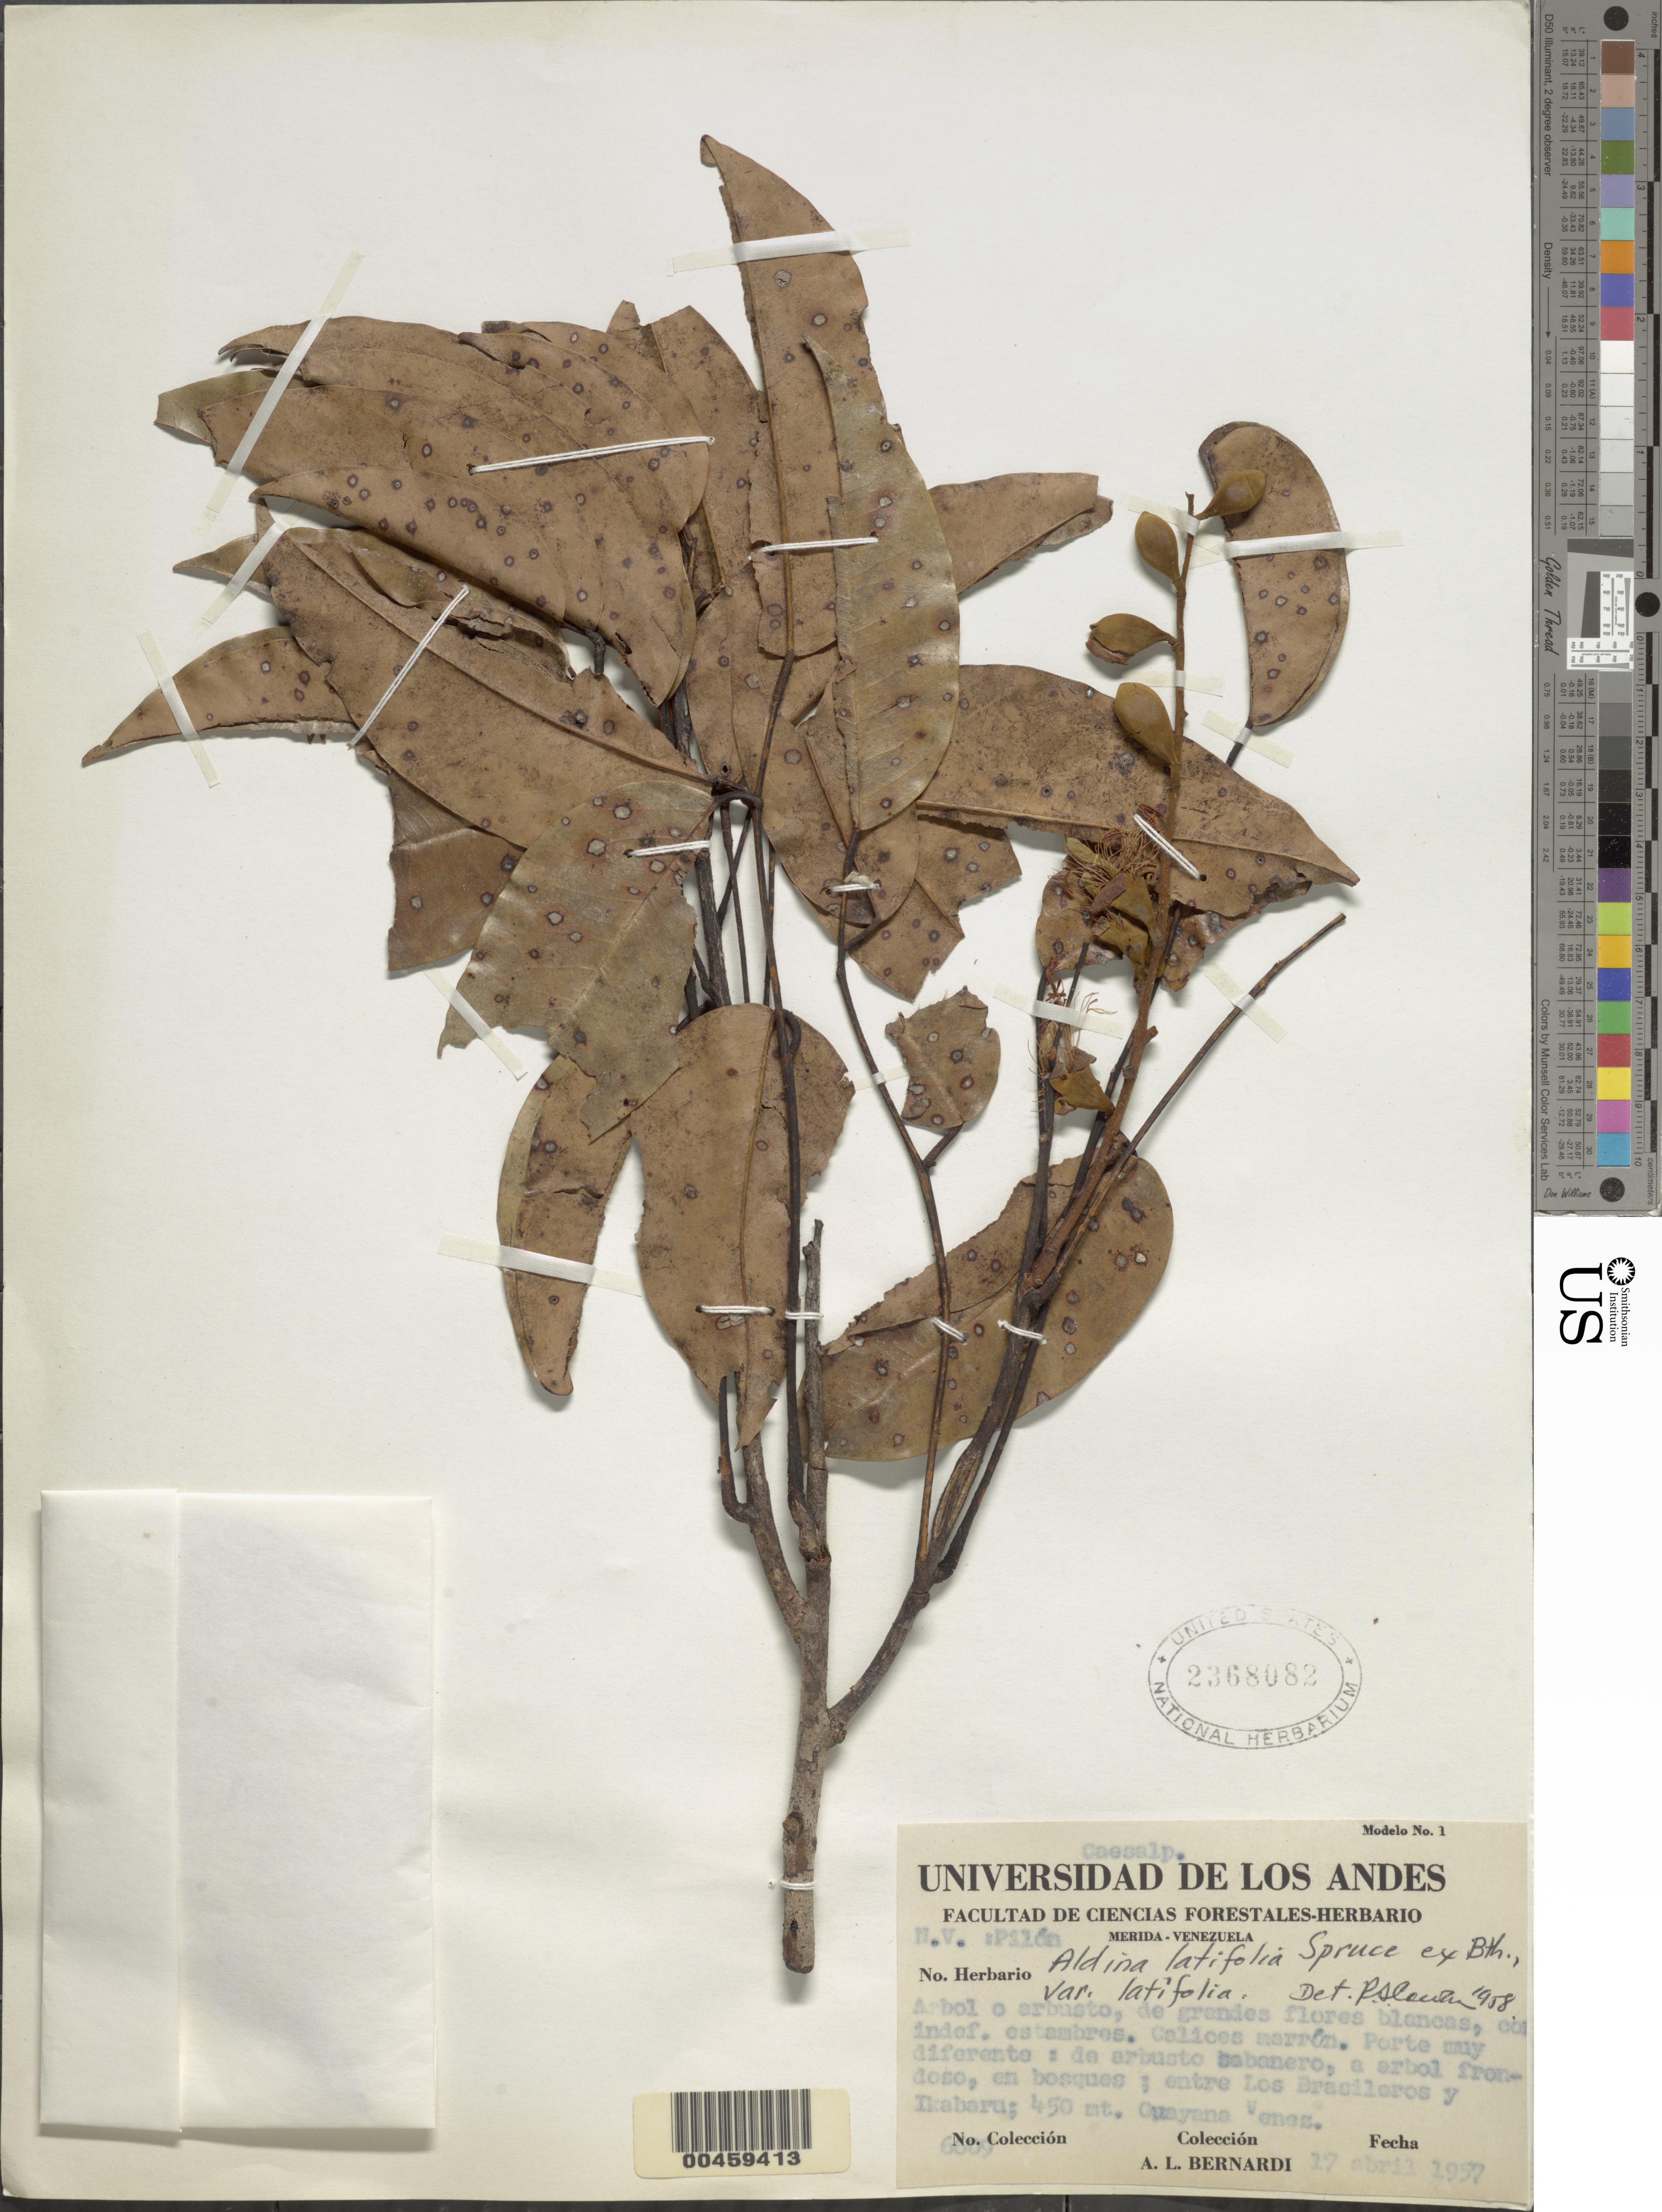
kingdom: Plantae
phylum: Tracheophyta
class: Magnoliopsida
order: Fabales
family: Fabaceae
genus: Aldina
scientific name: Aldina latifolia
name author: Spruce ex Benth.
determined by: Ramos, G.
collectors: A. L. Bernardi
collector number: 6609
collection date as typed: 17 Apr 1957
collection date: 1957-04-17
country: Venezuela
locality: Entre los brasileros y ikabaru; guayana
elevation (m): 450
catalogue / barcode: US 2368082